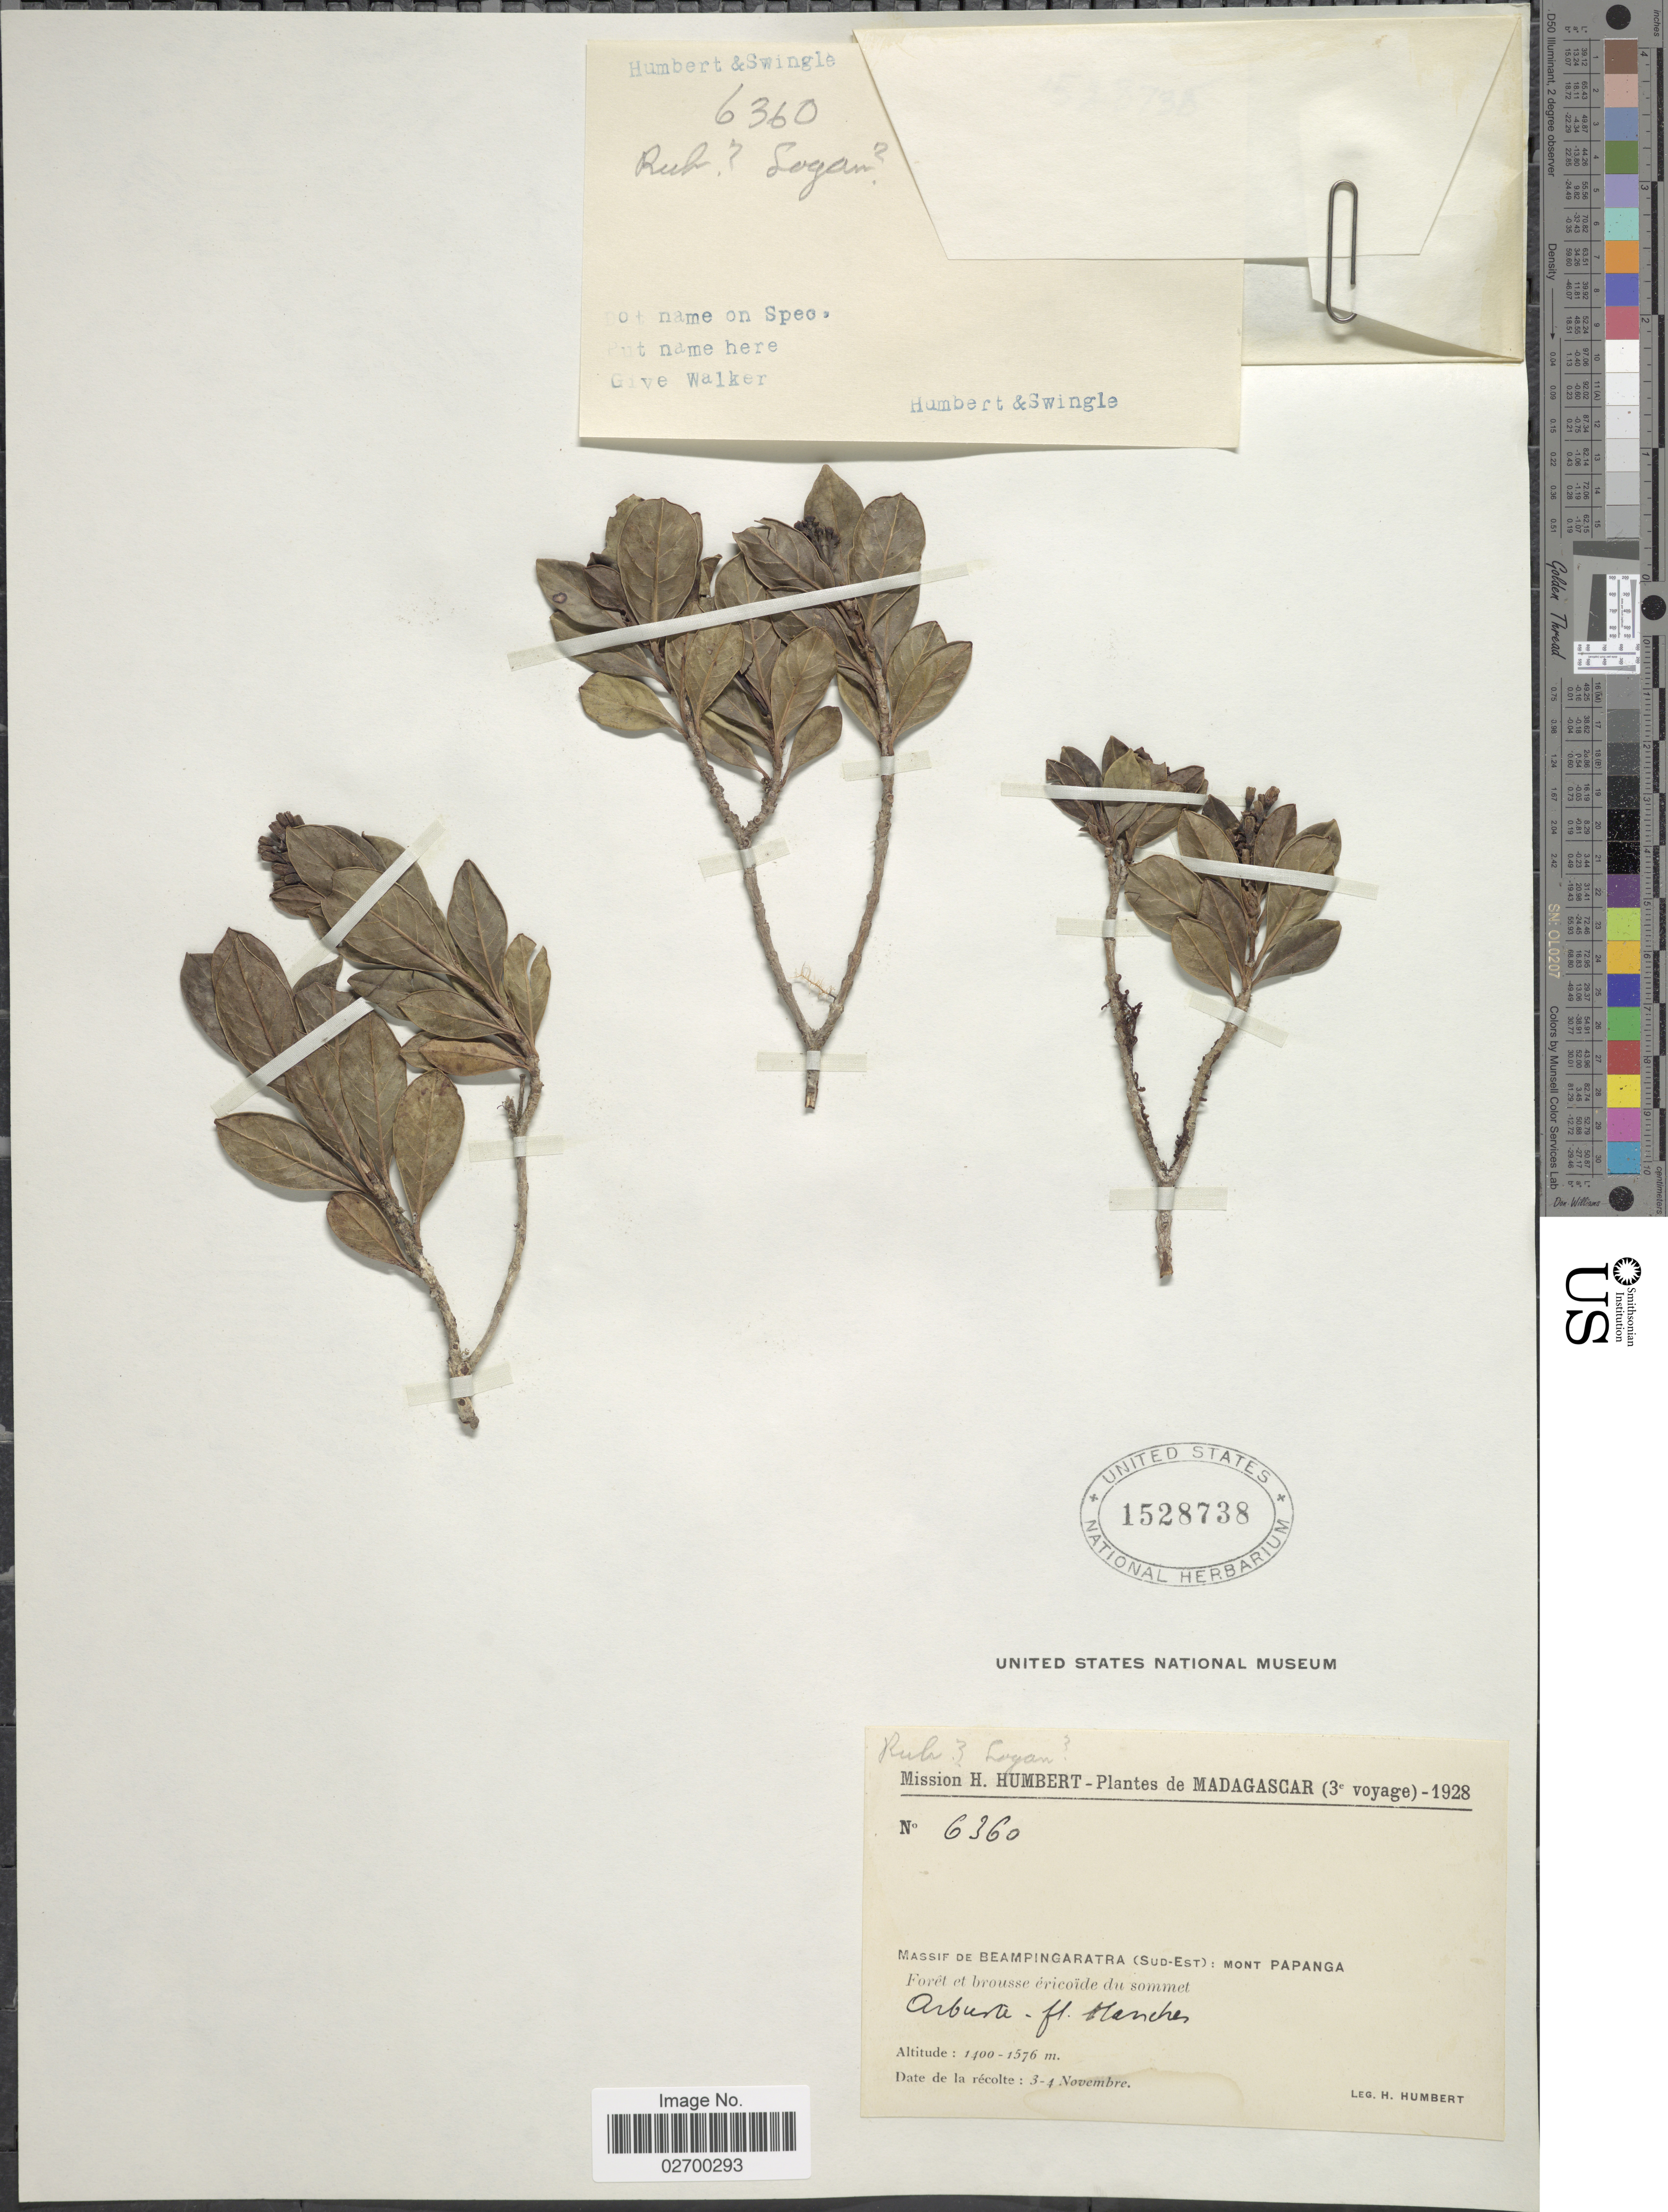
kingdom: Plantae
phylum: Tracheophyta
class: Magnoliopsida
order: Gentianales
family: Rubiaceae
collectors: H. Humbert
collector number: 6360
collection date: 1928-11-03/1928-11-04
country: Madagascar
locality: Massif du Beampingaratra (Sud-Est): Mont Papanga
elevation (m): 1400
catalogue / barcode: US 1528738